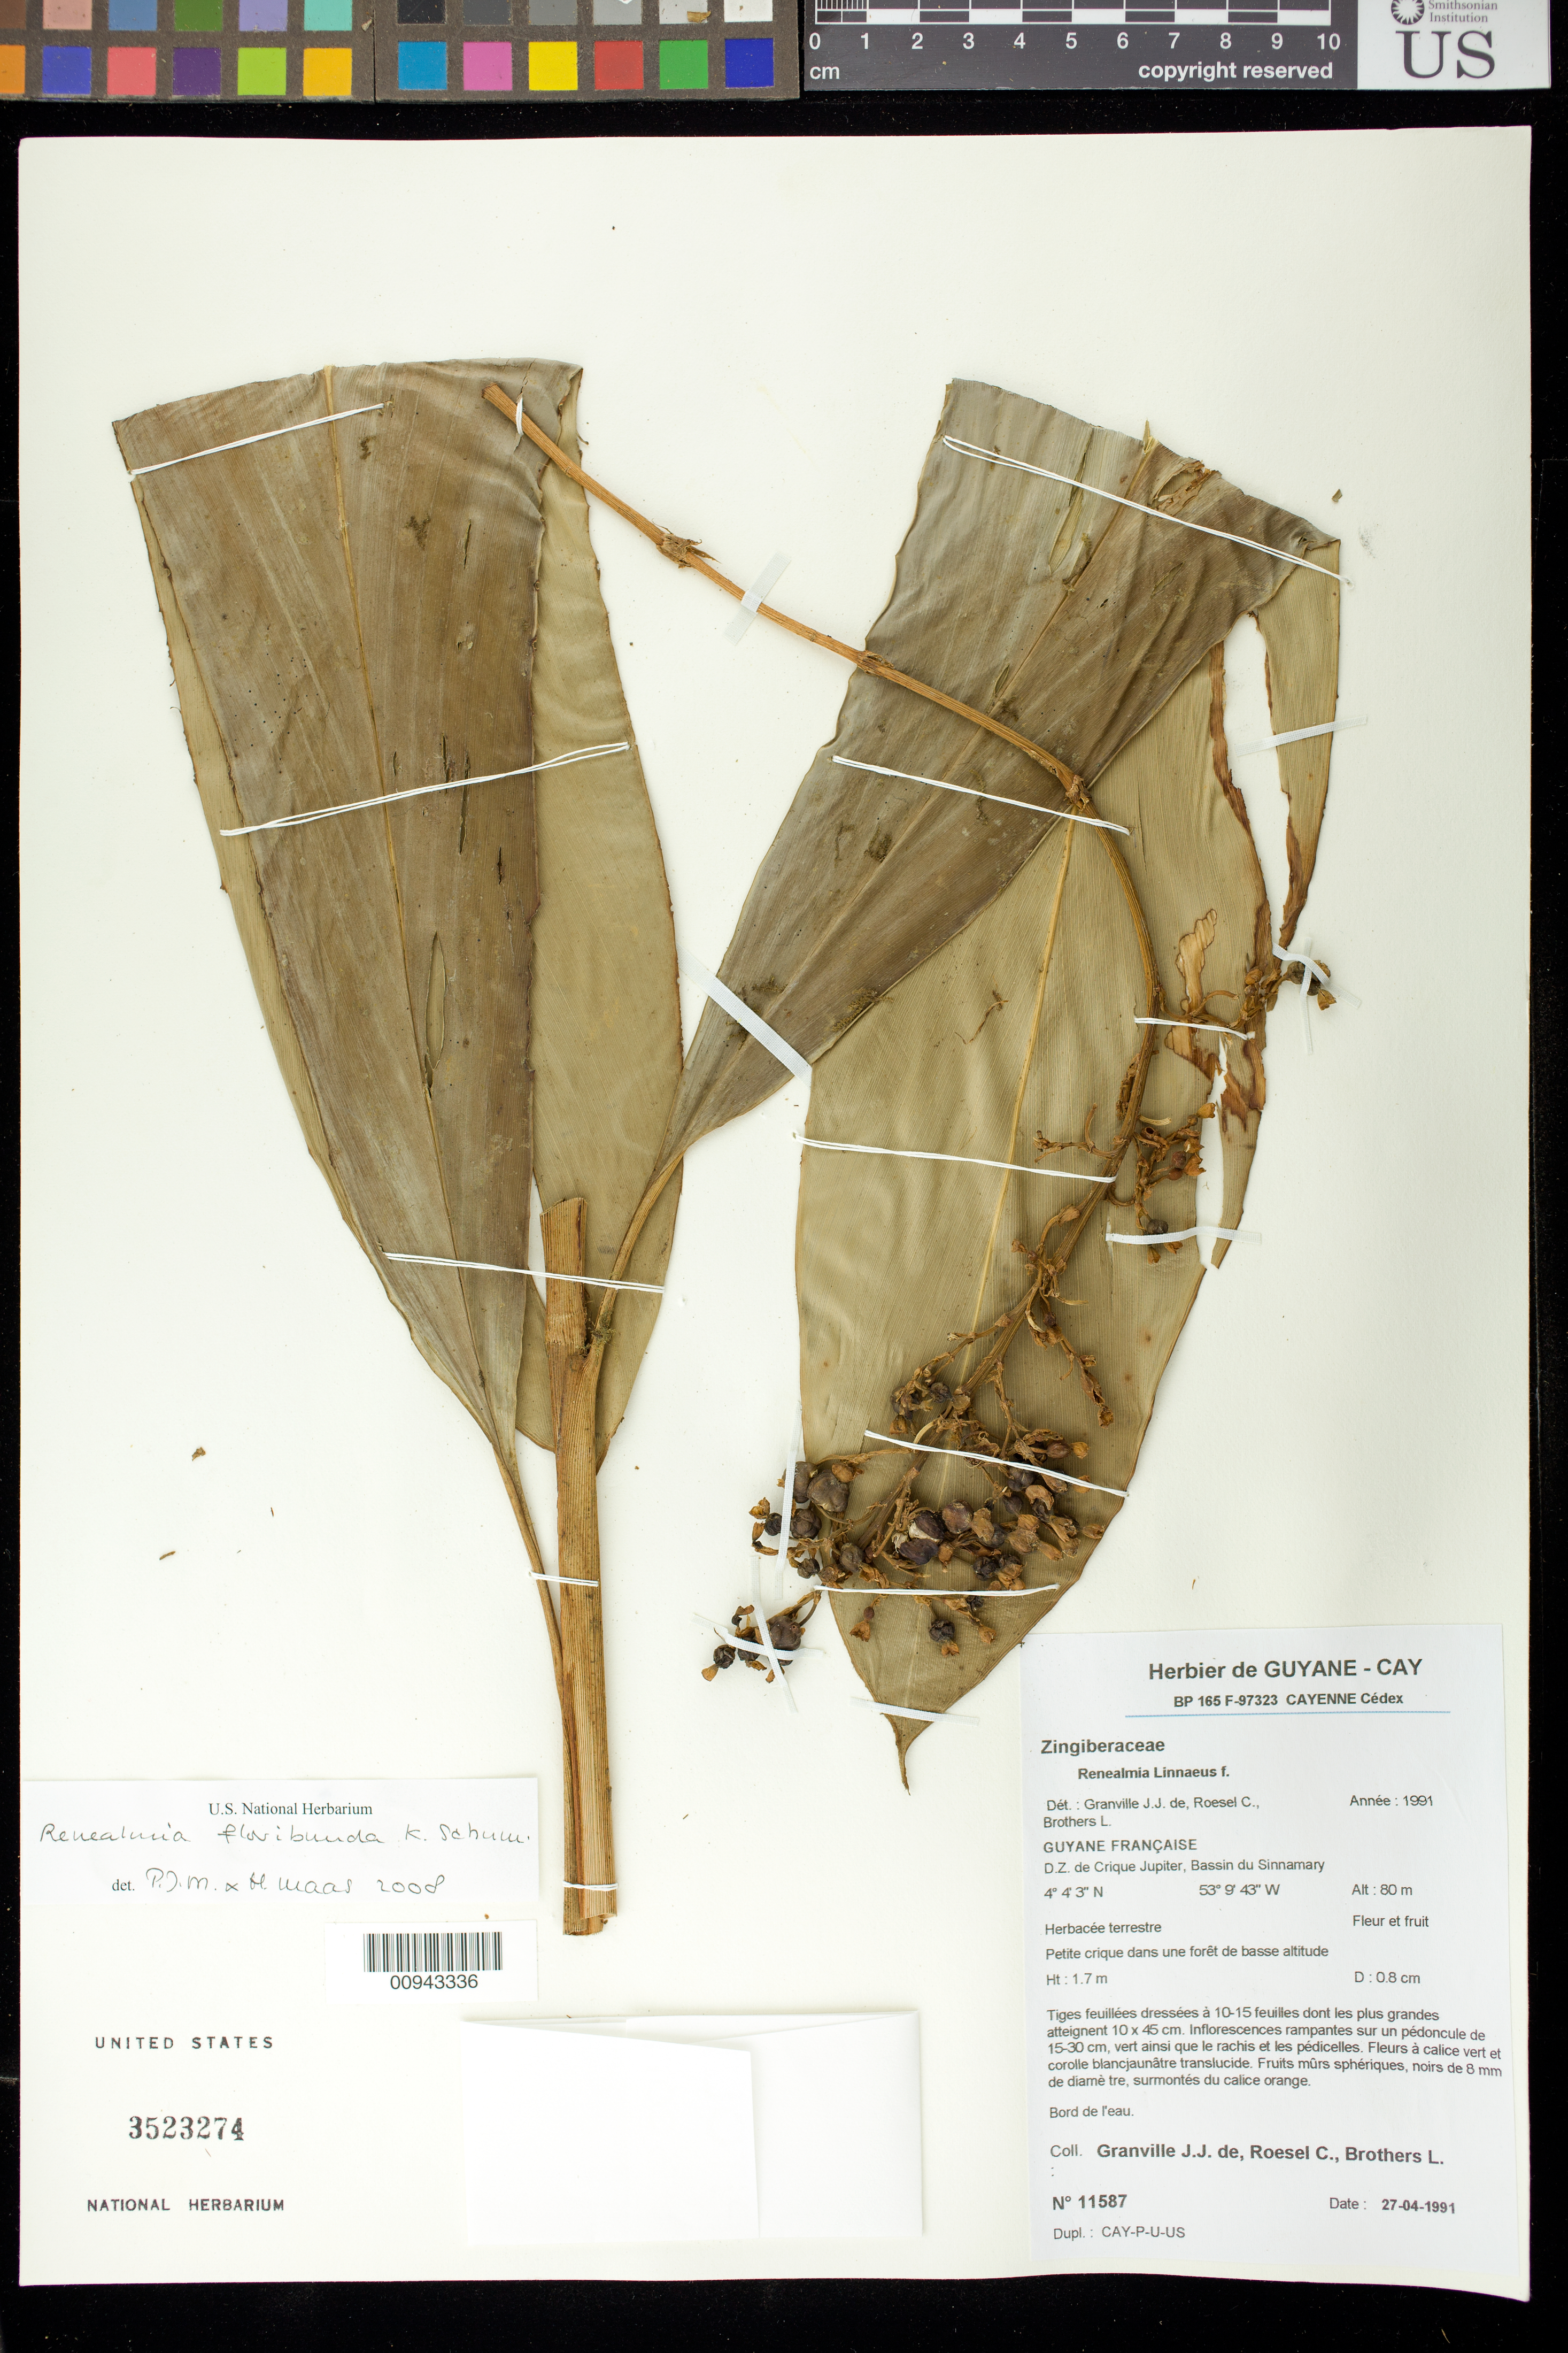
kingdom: Plantae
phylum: Tracheophyta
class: Liliopsida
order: Zingiberales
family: Zingiberaceae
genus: Renealmia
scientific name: Renealmia floribunda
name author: K. Schum.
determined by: Maas, Paul J.; Maas, H.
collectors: J.-J. de Granville, C. S. Roesel & L. Brothers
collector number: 11587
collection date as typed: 27-Apr-91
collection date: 1991-04-27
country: French Guiana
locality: D.Z. de Crique Jupiter, Bassin du Sinnamary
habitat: Petite crique dans une foret de basse altitude. Bord de l'eau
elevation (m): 80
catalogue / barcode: US 3523274